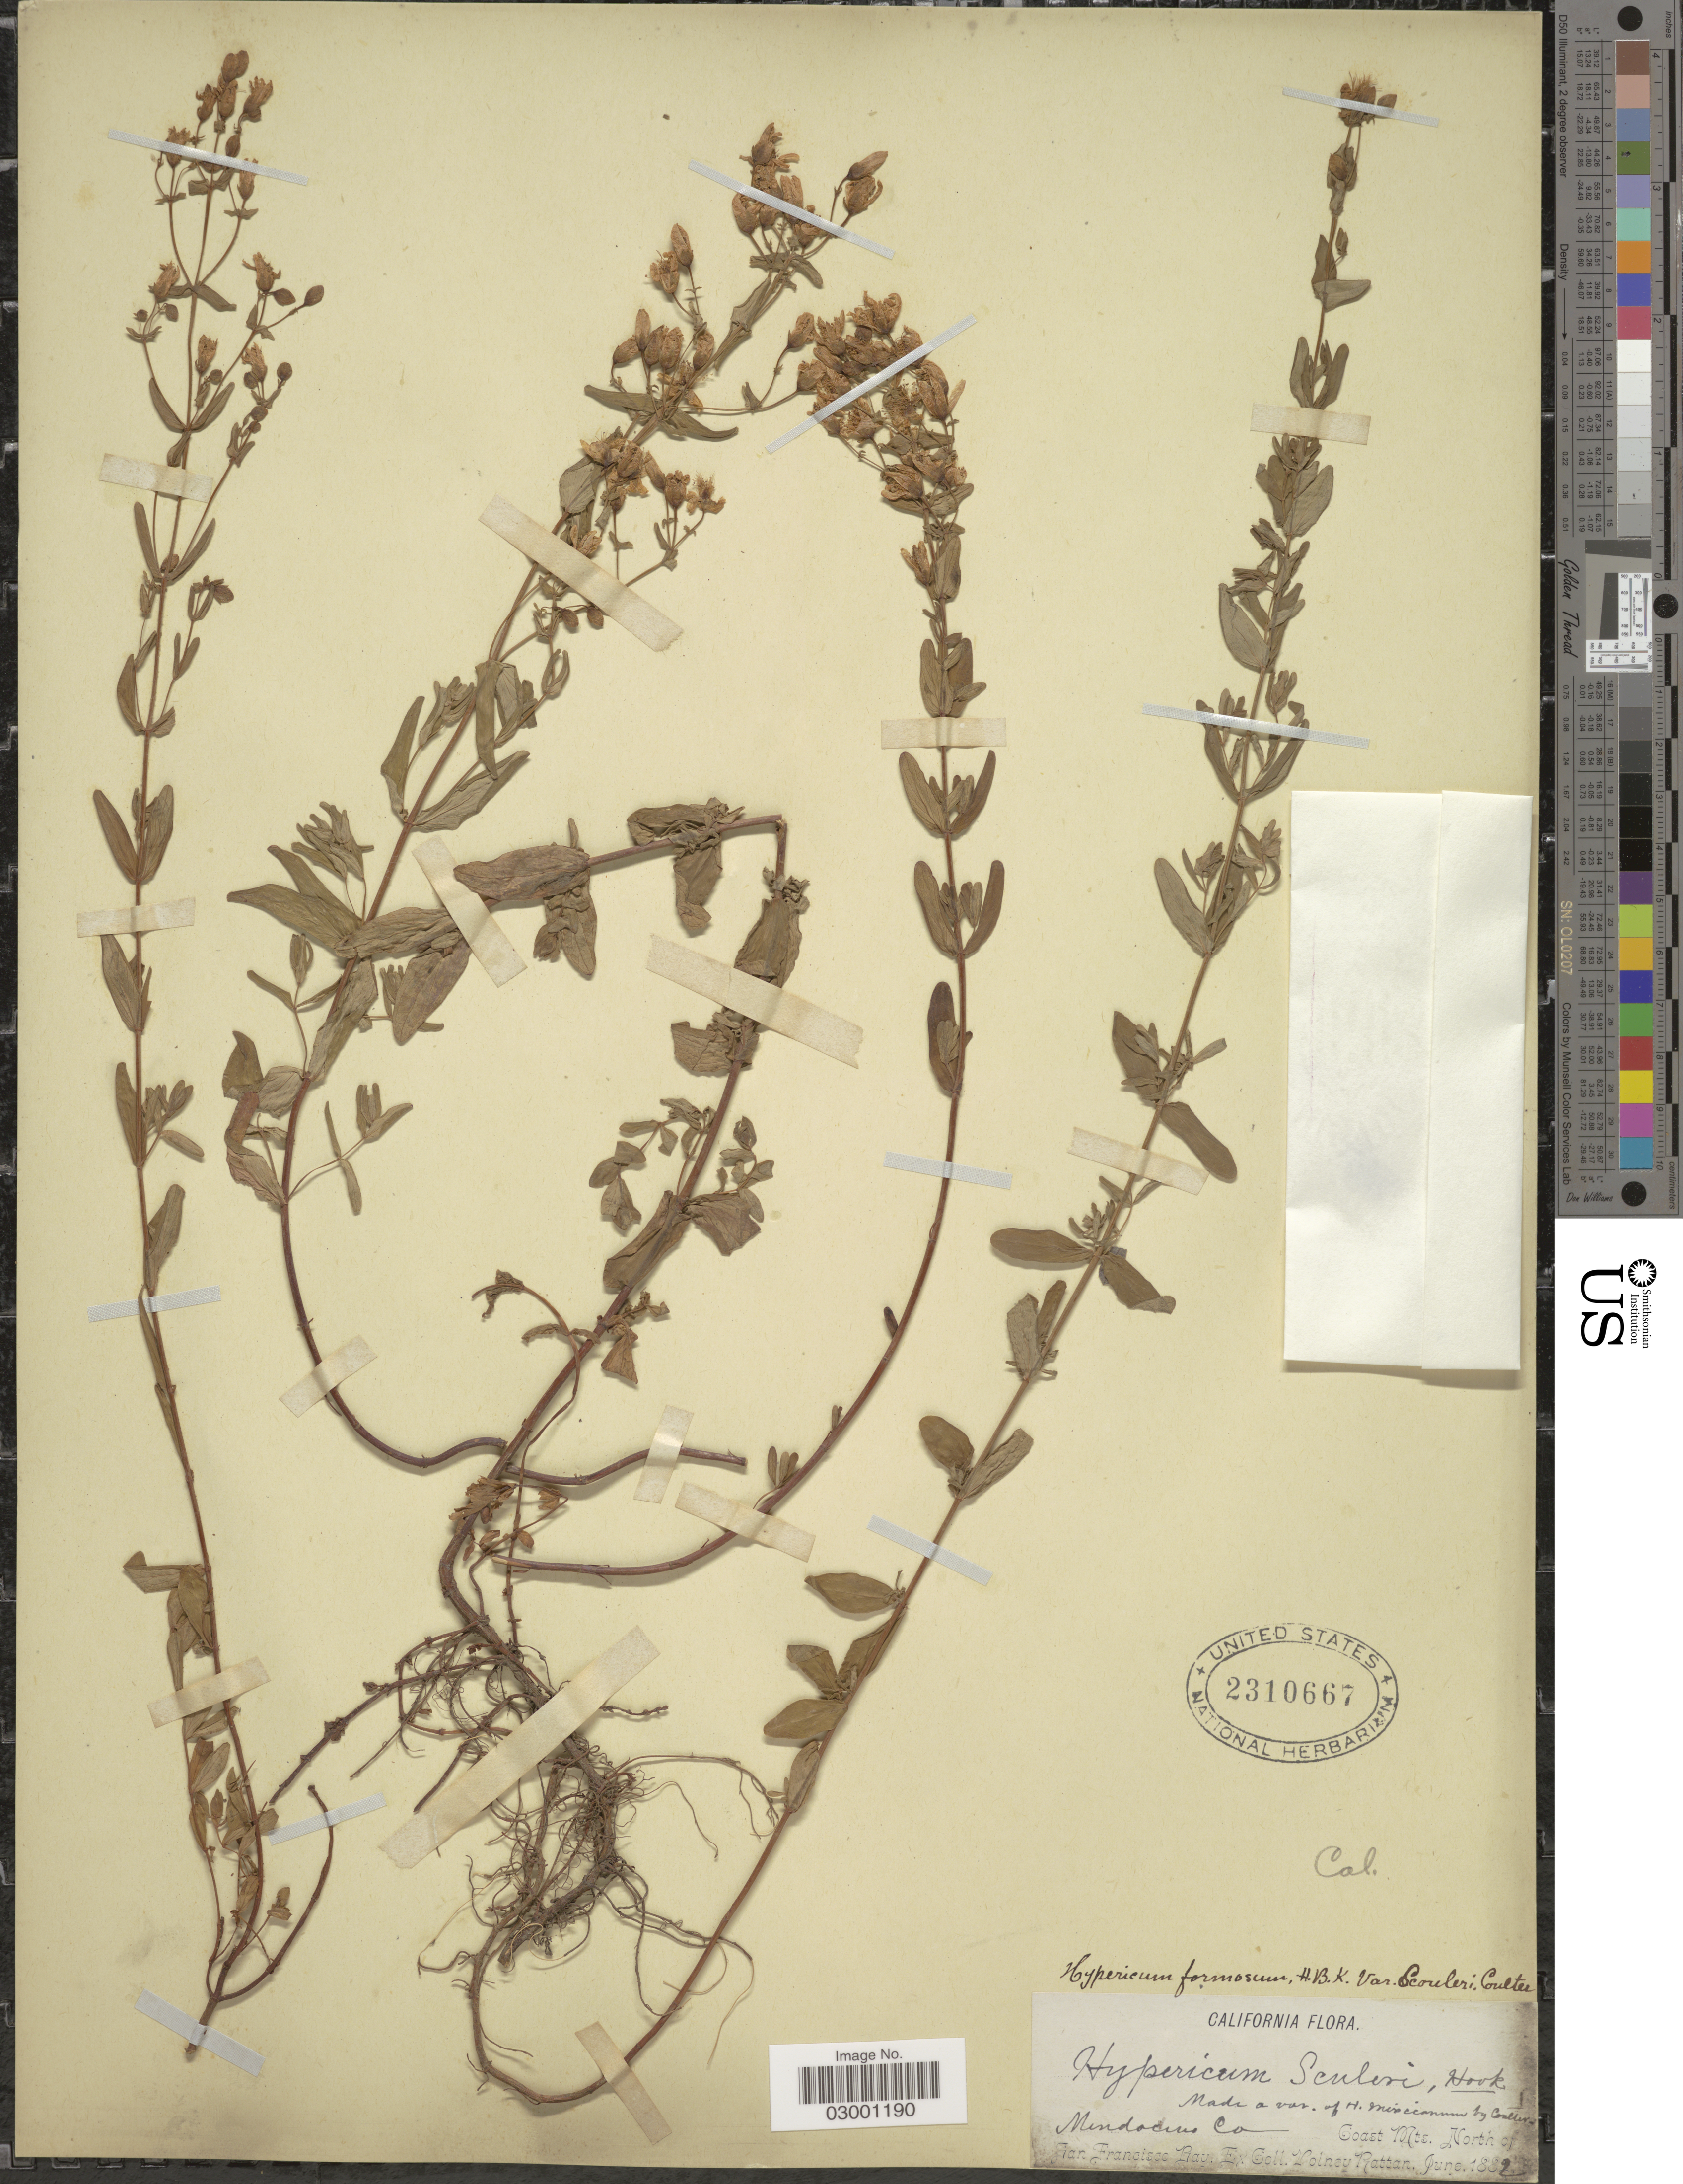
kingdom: Plantae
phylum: Tracheophyta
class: Magnoliopsida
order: Malpighiales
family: Hypericaceae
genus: Hypericum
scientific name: Hypericum formosum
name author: Kunth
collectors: V. Rattan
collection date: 1882-06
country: United States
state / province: California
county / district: San Francisco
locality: Mindocino Co, Coast Mts., North of San Francisco.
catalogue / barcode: US 2310667